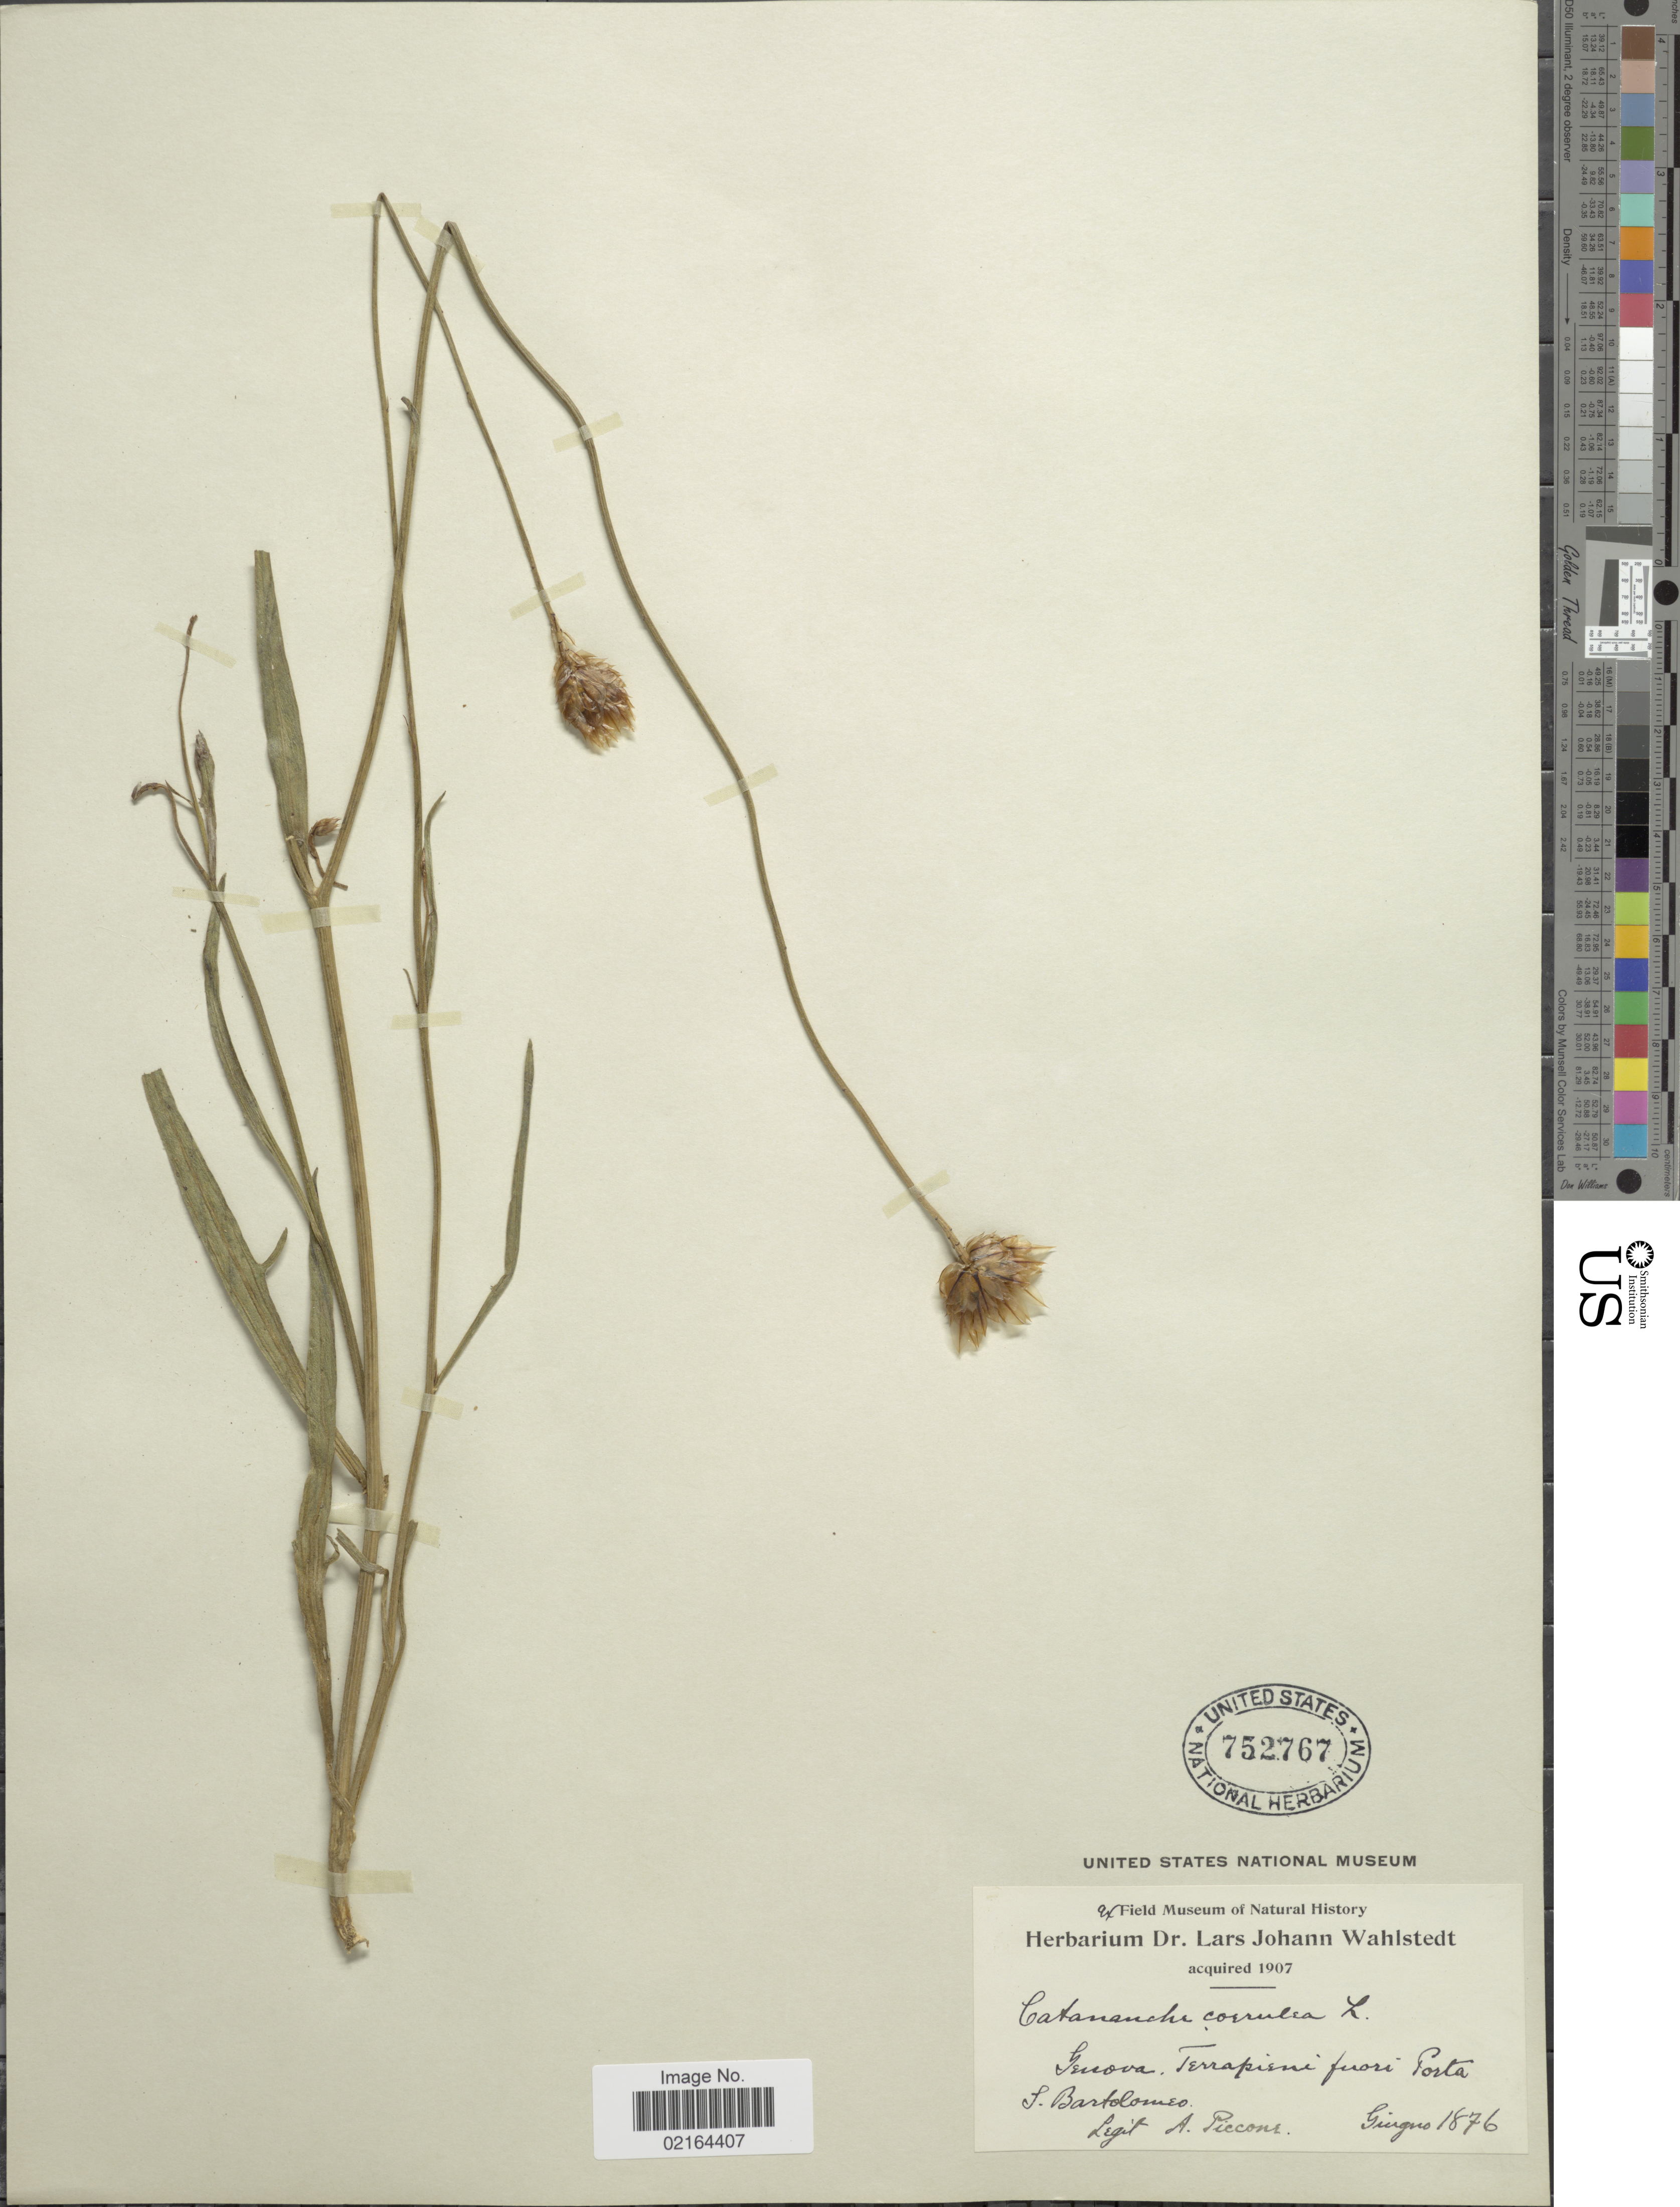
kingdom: Plantae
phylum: Tracheophyta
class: Magnoliopsida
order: Asterales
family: Asteraceae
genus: Catananche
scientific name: Catananche caerulea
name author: L.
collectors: A. Piccone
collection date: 1876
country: Italy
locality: Genova, Terrapiene fuori Porta, S. Bartolomeo [interpreted]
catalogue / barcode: US 752767